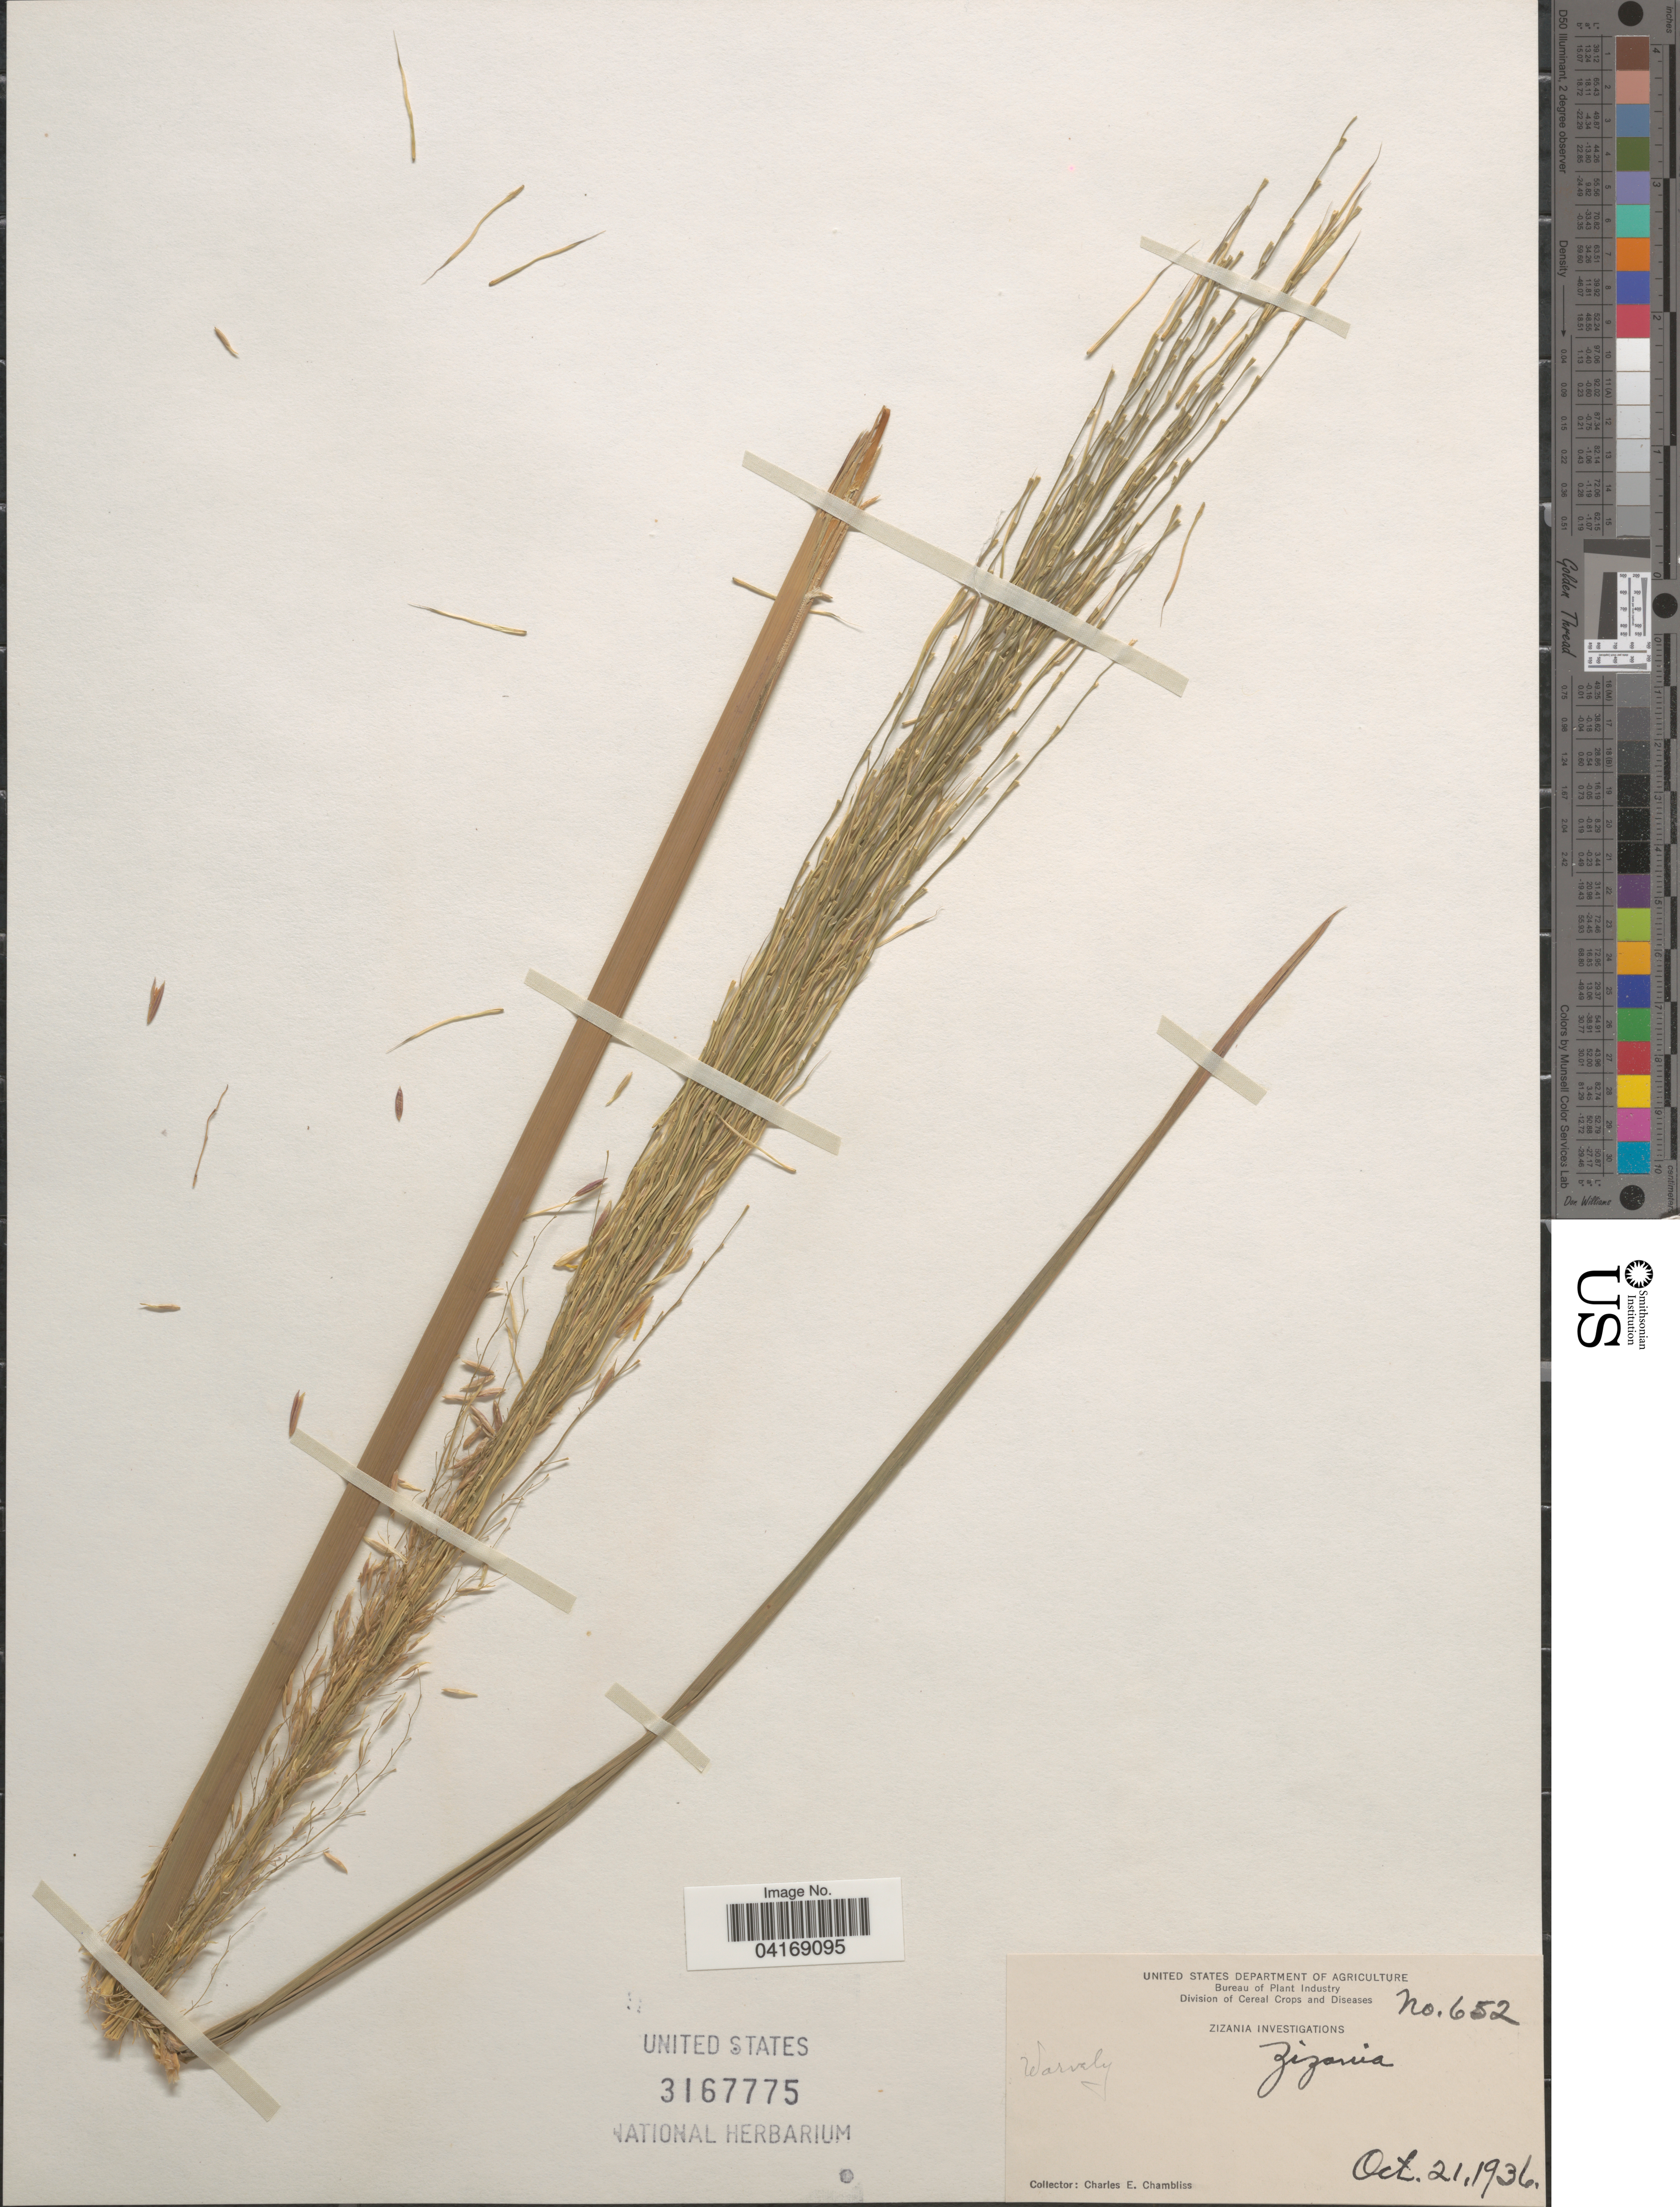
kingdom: Plantae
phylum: Tracheophyta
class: Liliopsida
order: Poales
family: Poaceae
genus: Zizania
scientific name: Zizania sp.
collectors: C. Chambliss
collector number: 652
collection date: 1936-01-21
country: United States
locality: Waverly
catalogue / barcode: US 3167775